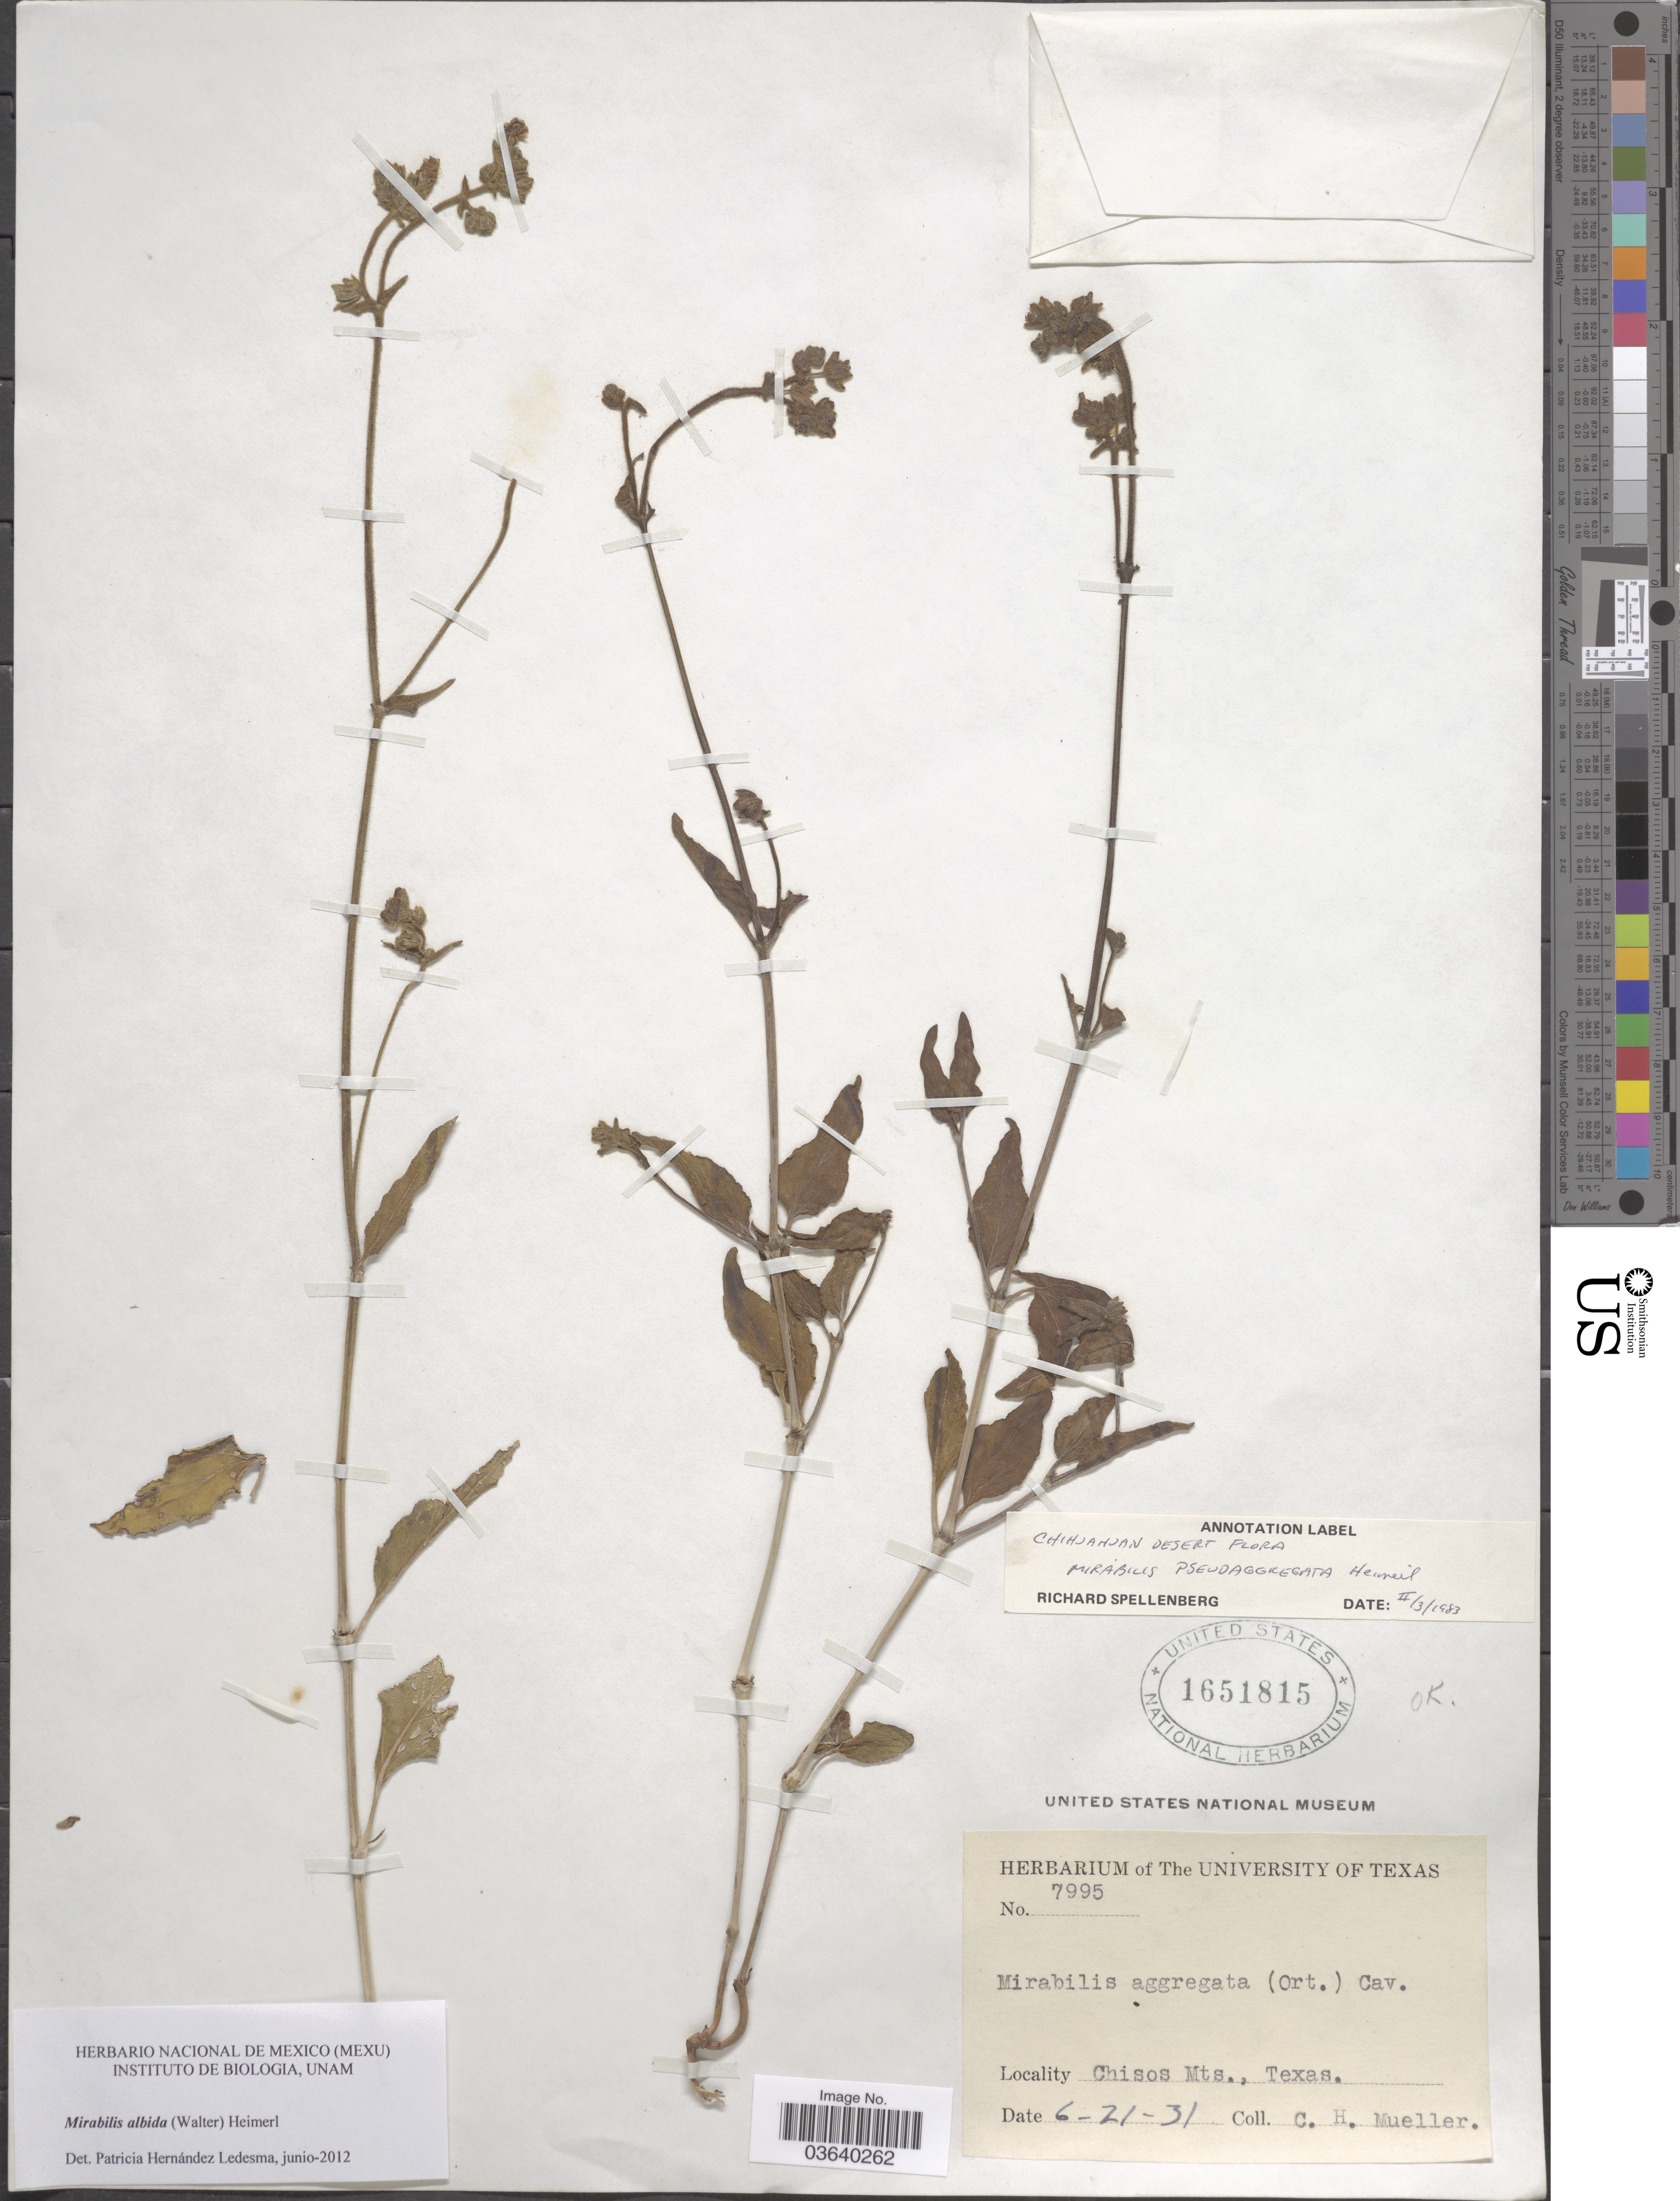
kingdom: Plantae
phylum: Tracheophyta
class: Magnoliopsida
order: Caryophyllales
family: Nyctaginaceae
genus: Mirabilis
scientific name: Mirabilis albida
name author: (Walter) Heimerl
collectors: C. H. Mueller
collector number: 7995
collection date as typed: Transcribed d/m/y: 21/6/31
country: United States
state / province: Texas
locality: Chisos Mts.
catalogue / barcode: US 1651815